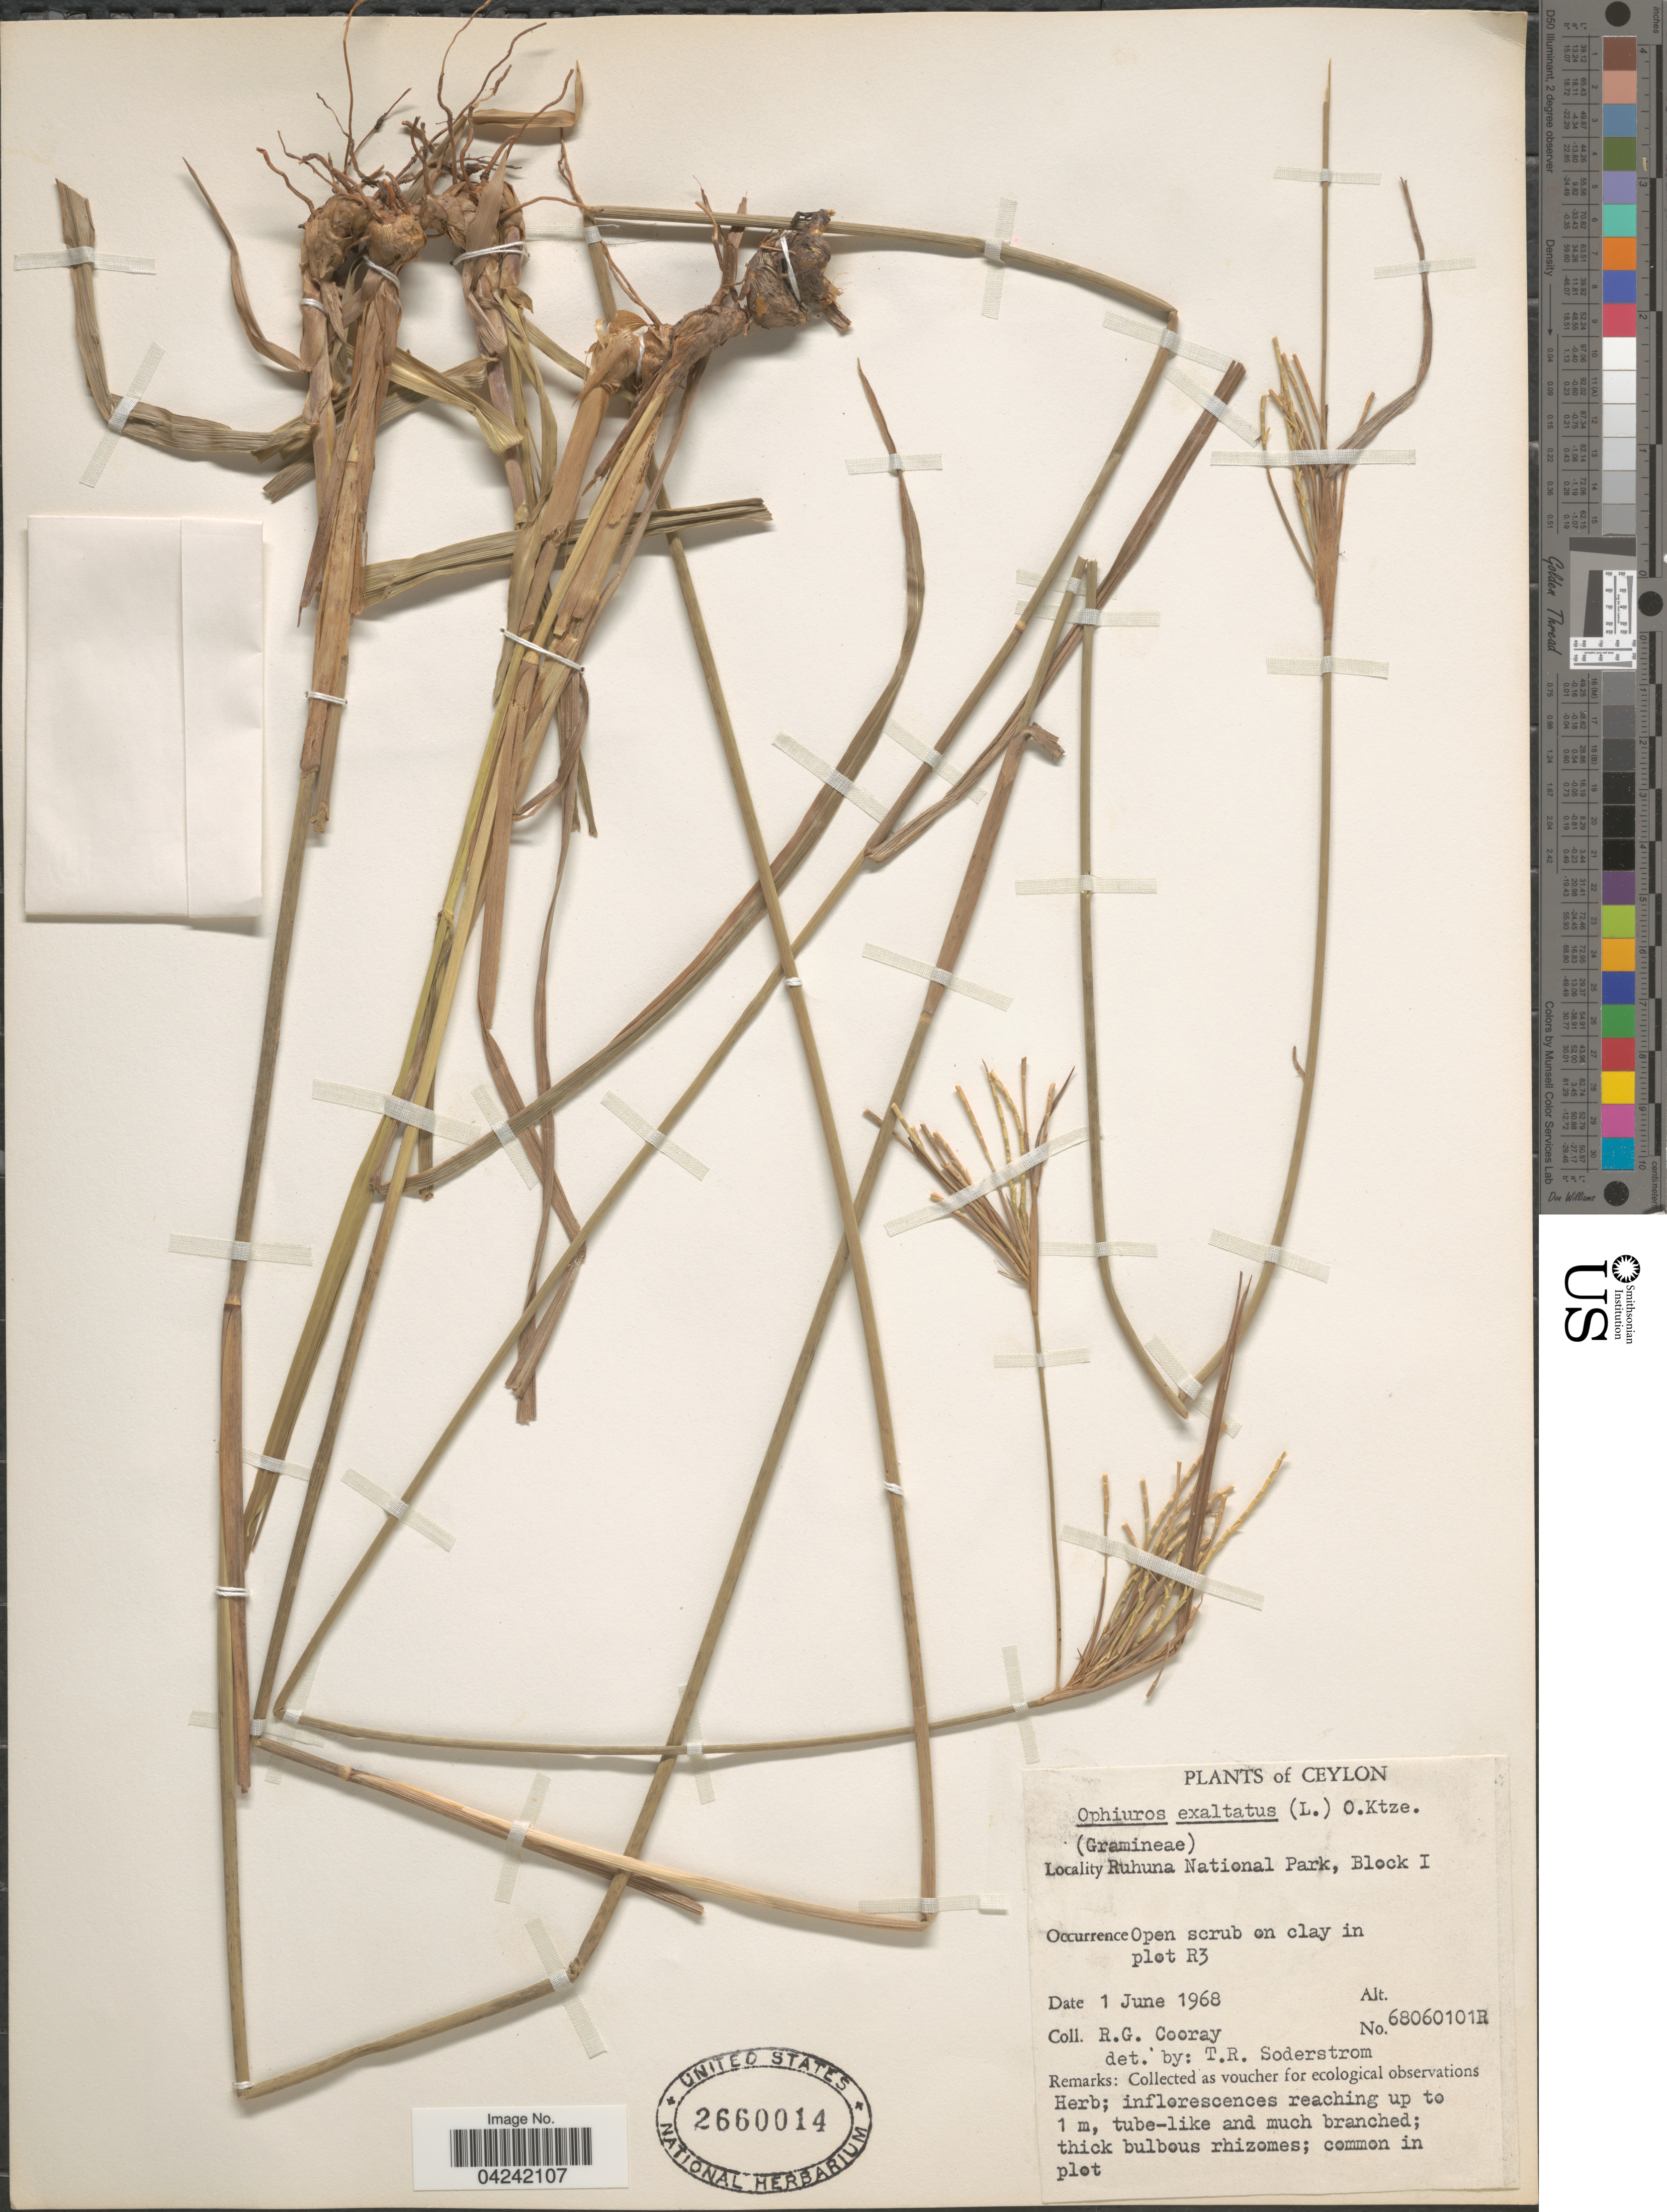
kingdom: Plantae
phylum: Tracheophyta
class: Liliopsida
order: Poales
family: Poaceae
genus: Ophiuros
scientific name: Ophiuros exaltatus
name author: (L.) Kuntze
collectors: R. Cooray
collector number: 68060101R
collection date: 1968-06-01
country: Sri Lanka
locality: Ceylon. Ruhuna National Park, Block I.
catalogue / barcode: US 2660014